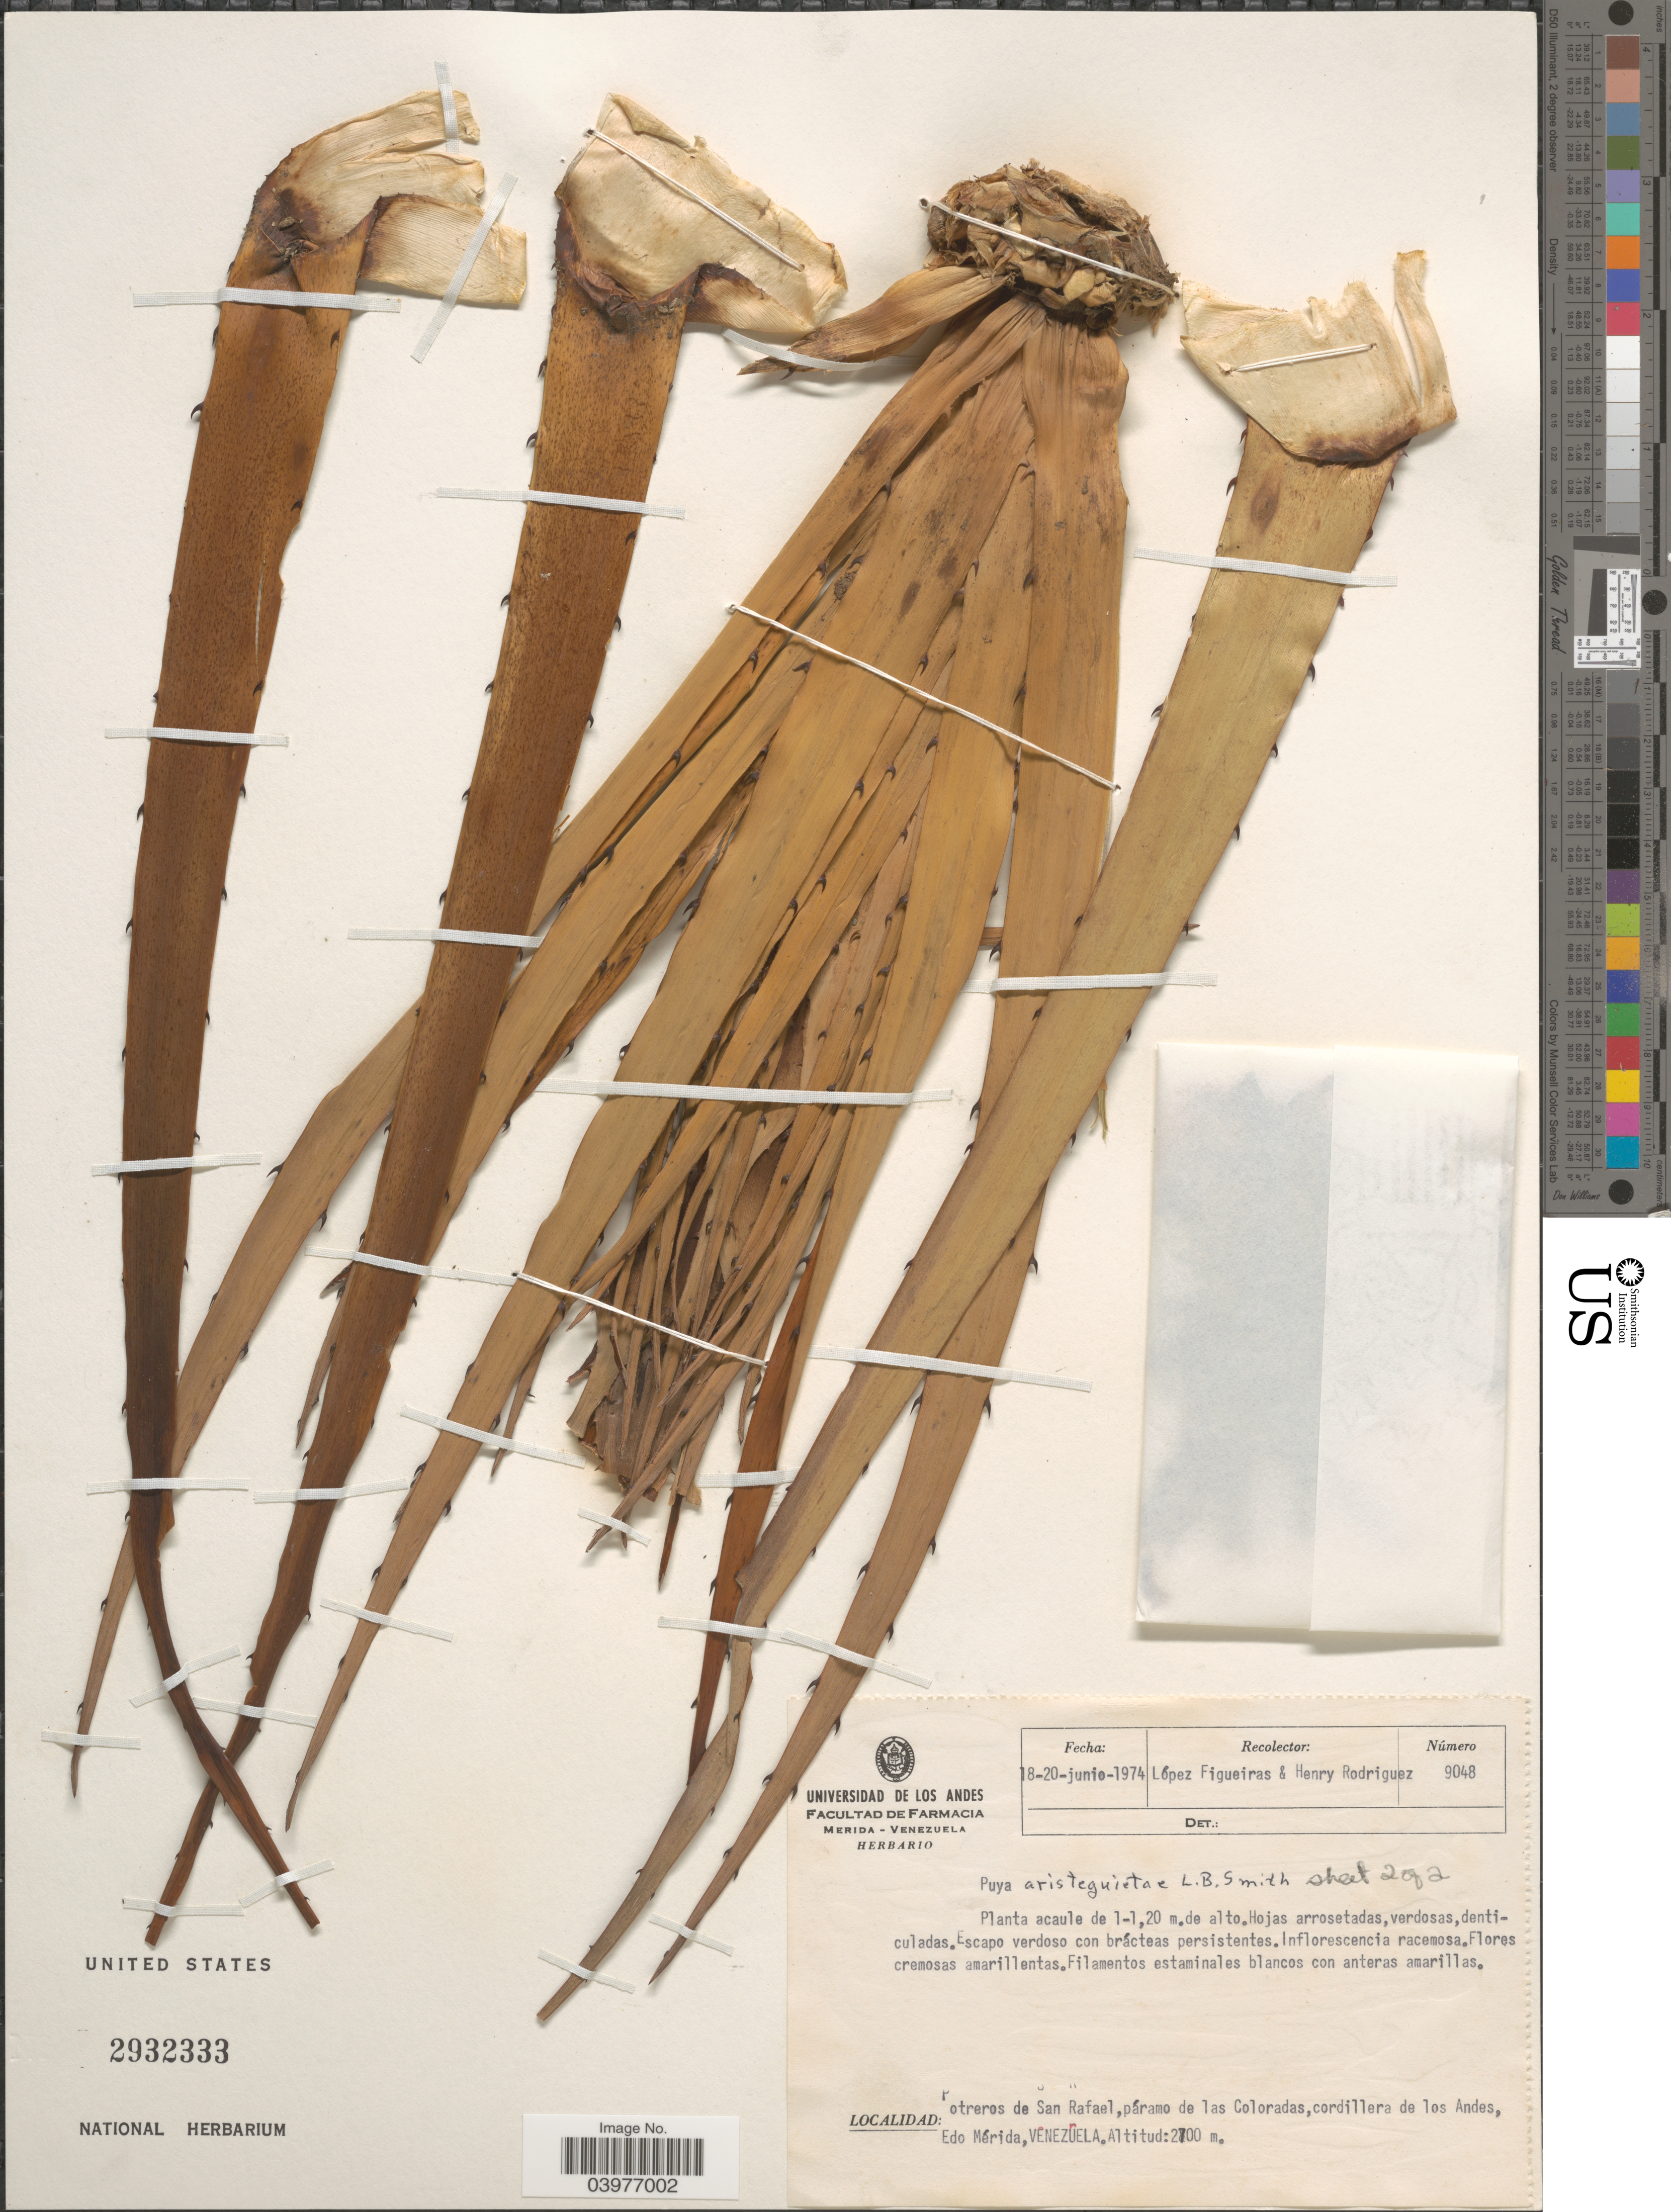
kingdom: Plantae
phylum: Tracheophyta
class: Liliopsida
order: Poales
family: Bromeliaceae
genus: Puya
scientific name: Puya aristeguietae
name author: L.B. Sm.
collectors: M. López Figueiras & H. A. Rodriguez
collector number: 9048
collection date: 1974-06-18/1974-06-20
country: Venezuela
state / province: Merida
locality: Potreros de San Rafael, páramo de las Coloradas, cordillera de los Andes.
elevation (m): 2700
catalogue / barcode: US 2932333